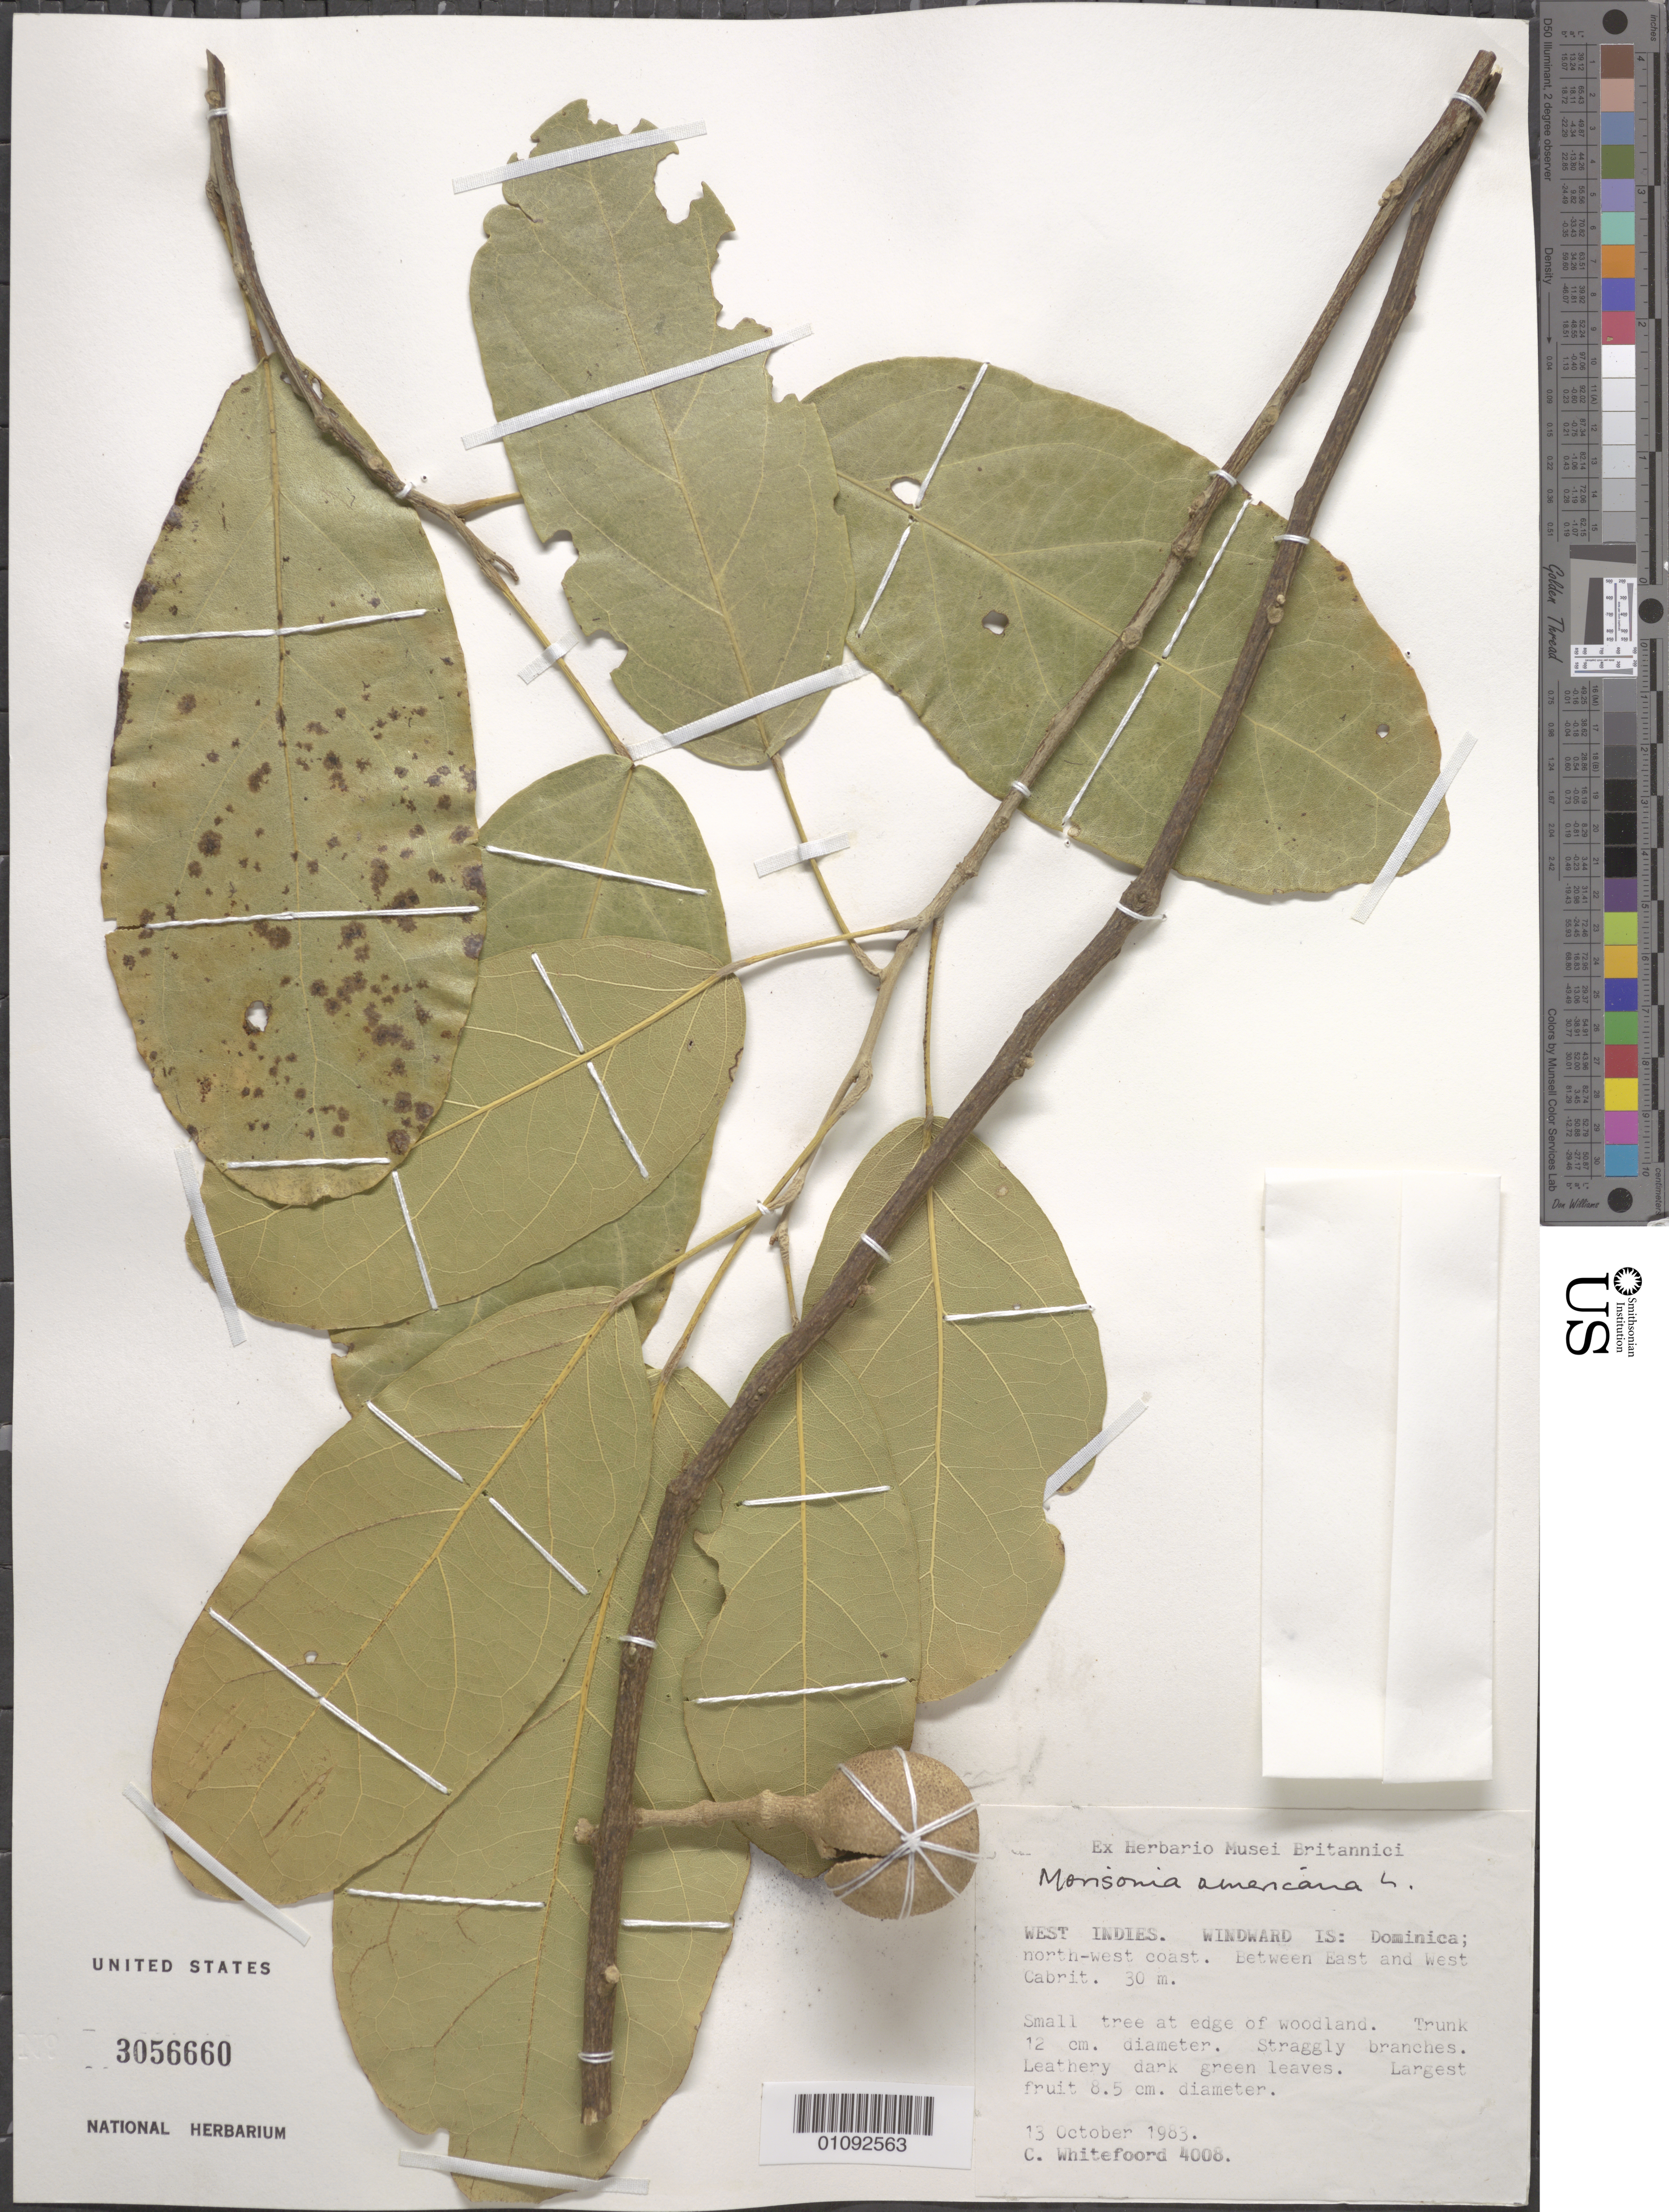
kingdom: Plantae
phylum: Tracheophyta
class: Magnoliopsida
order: Brassicales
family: Capparaceae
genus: Morisonia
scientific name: Morisonia americana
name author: L.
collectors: C. Whitefoord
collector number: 4008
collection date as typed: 13 Oct 1983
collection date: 1983-10-13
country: Dominica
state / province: St. John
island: Dominica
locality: NW coast. Between E and W Cabrit.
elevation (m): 30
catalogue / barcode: US 3056660